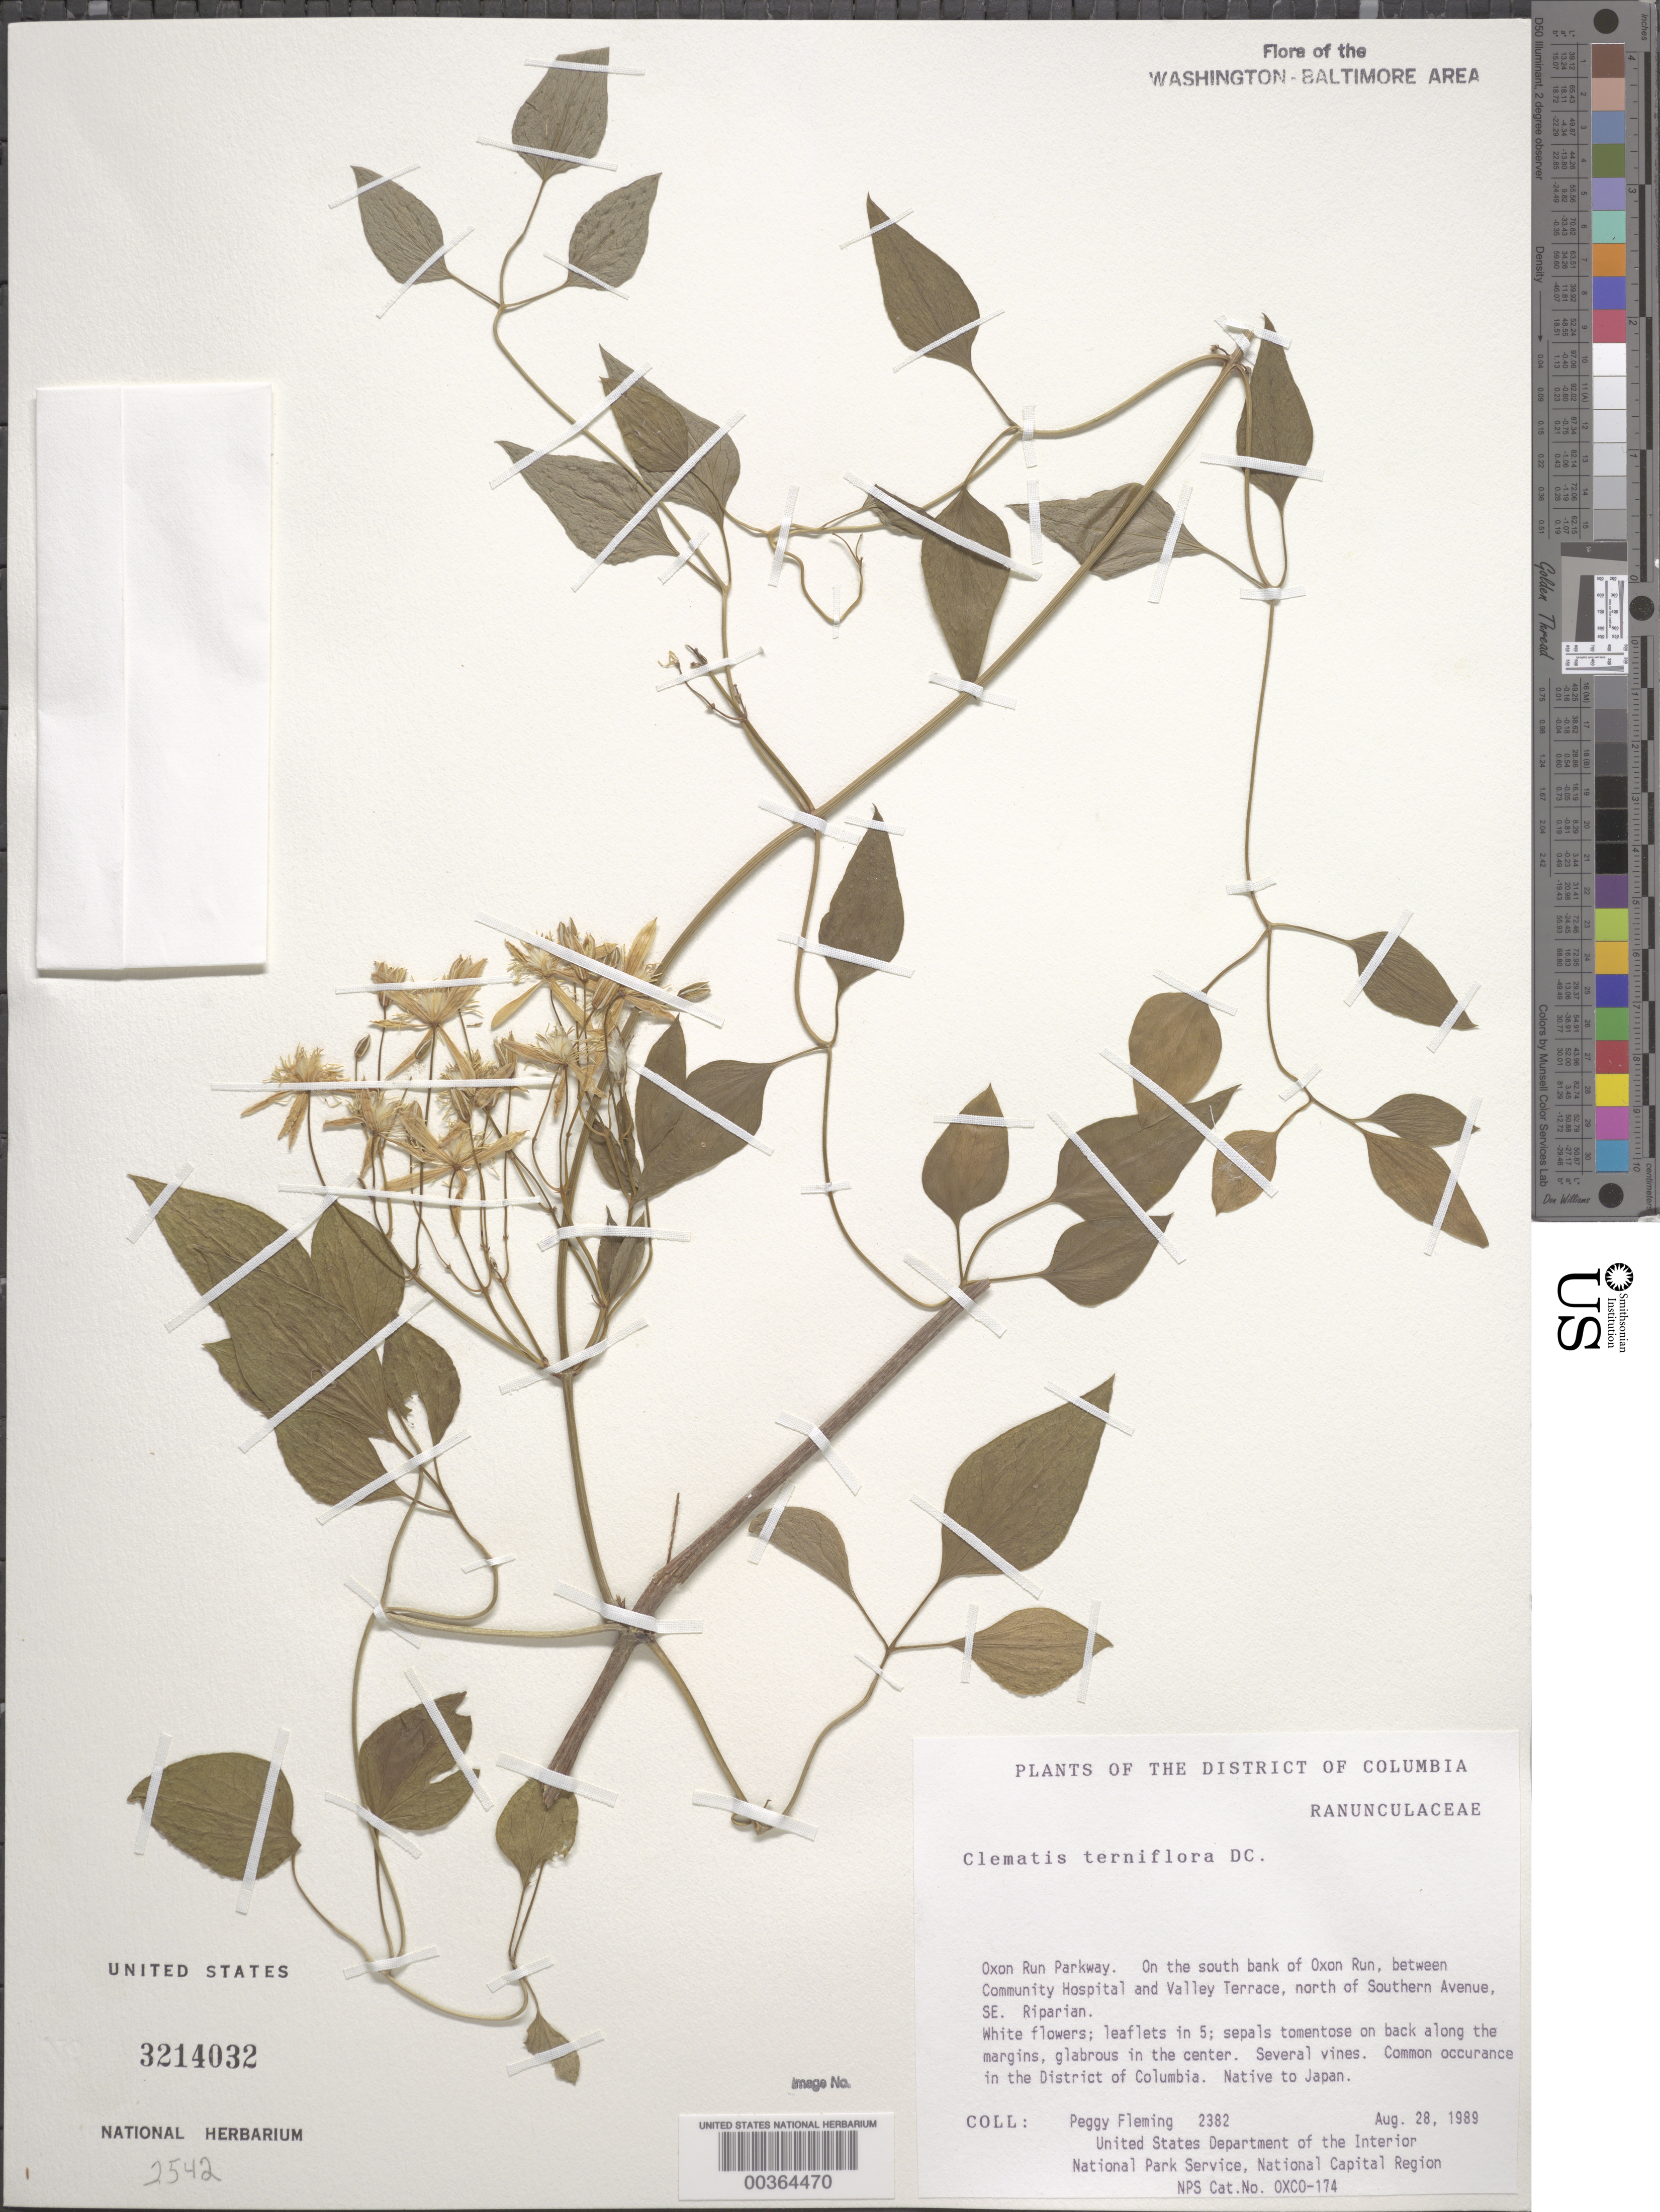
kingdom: Plantae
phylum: Tracheophyta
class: Magnoliopsida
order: Ranunculales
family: Ranunculaceae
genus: Clematis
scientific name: Clematis terniflora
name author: DC.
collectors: P. Fleming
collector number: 2382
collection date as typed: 28 Aug 1989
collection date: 1989-08-28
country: United States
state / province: District of Columbia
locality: Oxon Run Parkway, S bank of Oxon Run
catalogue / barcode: US 3214032